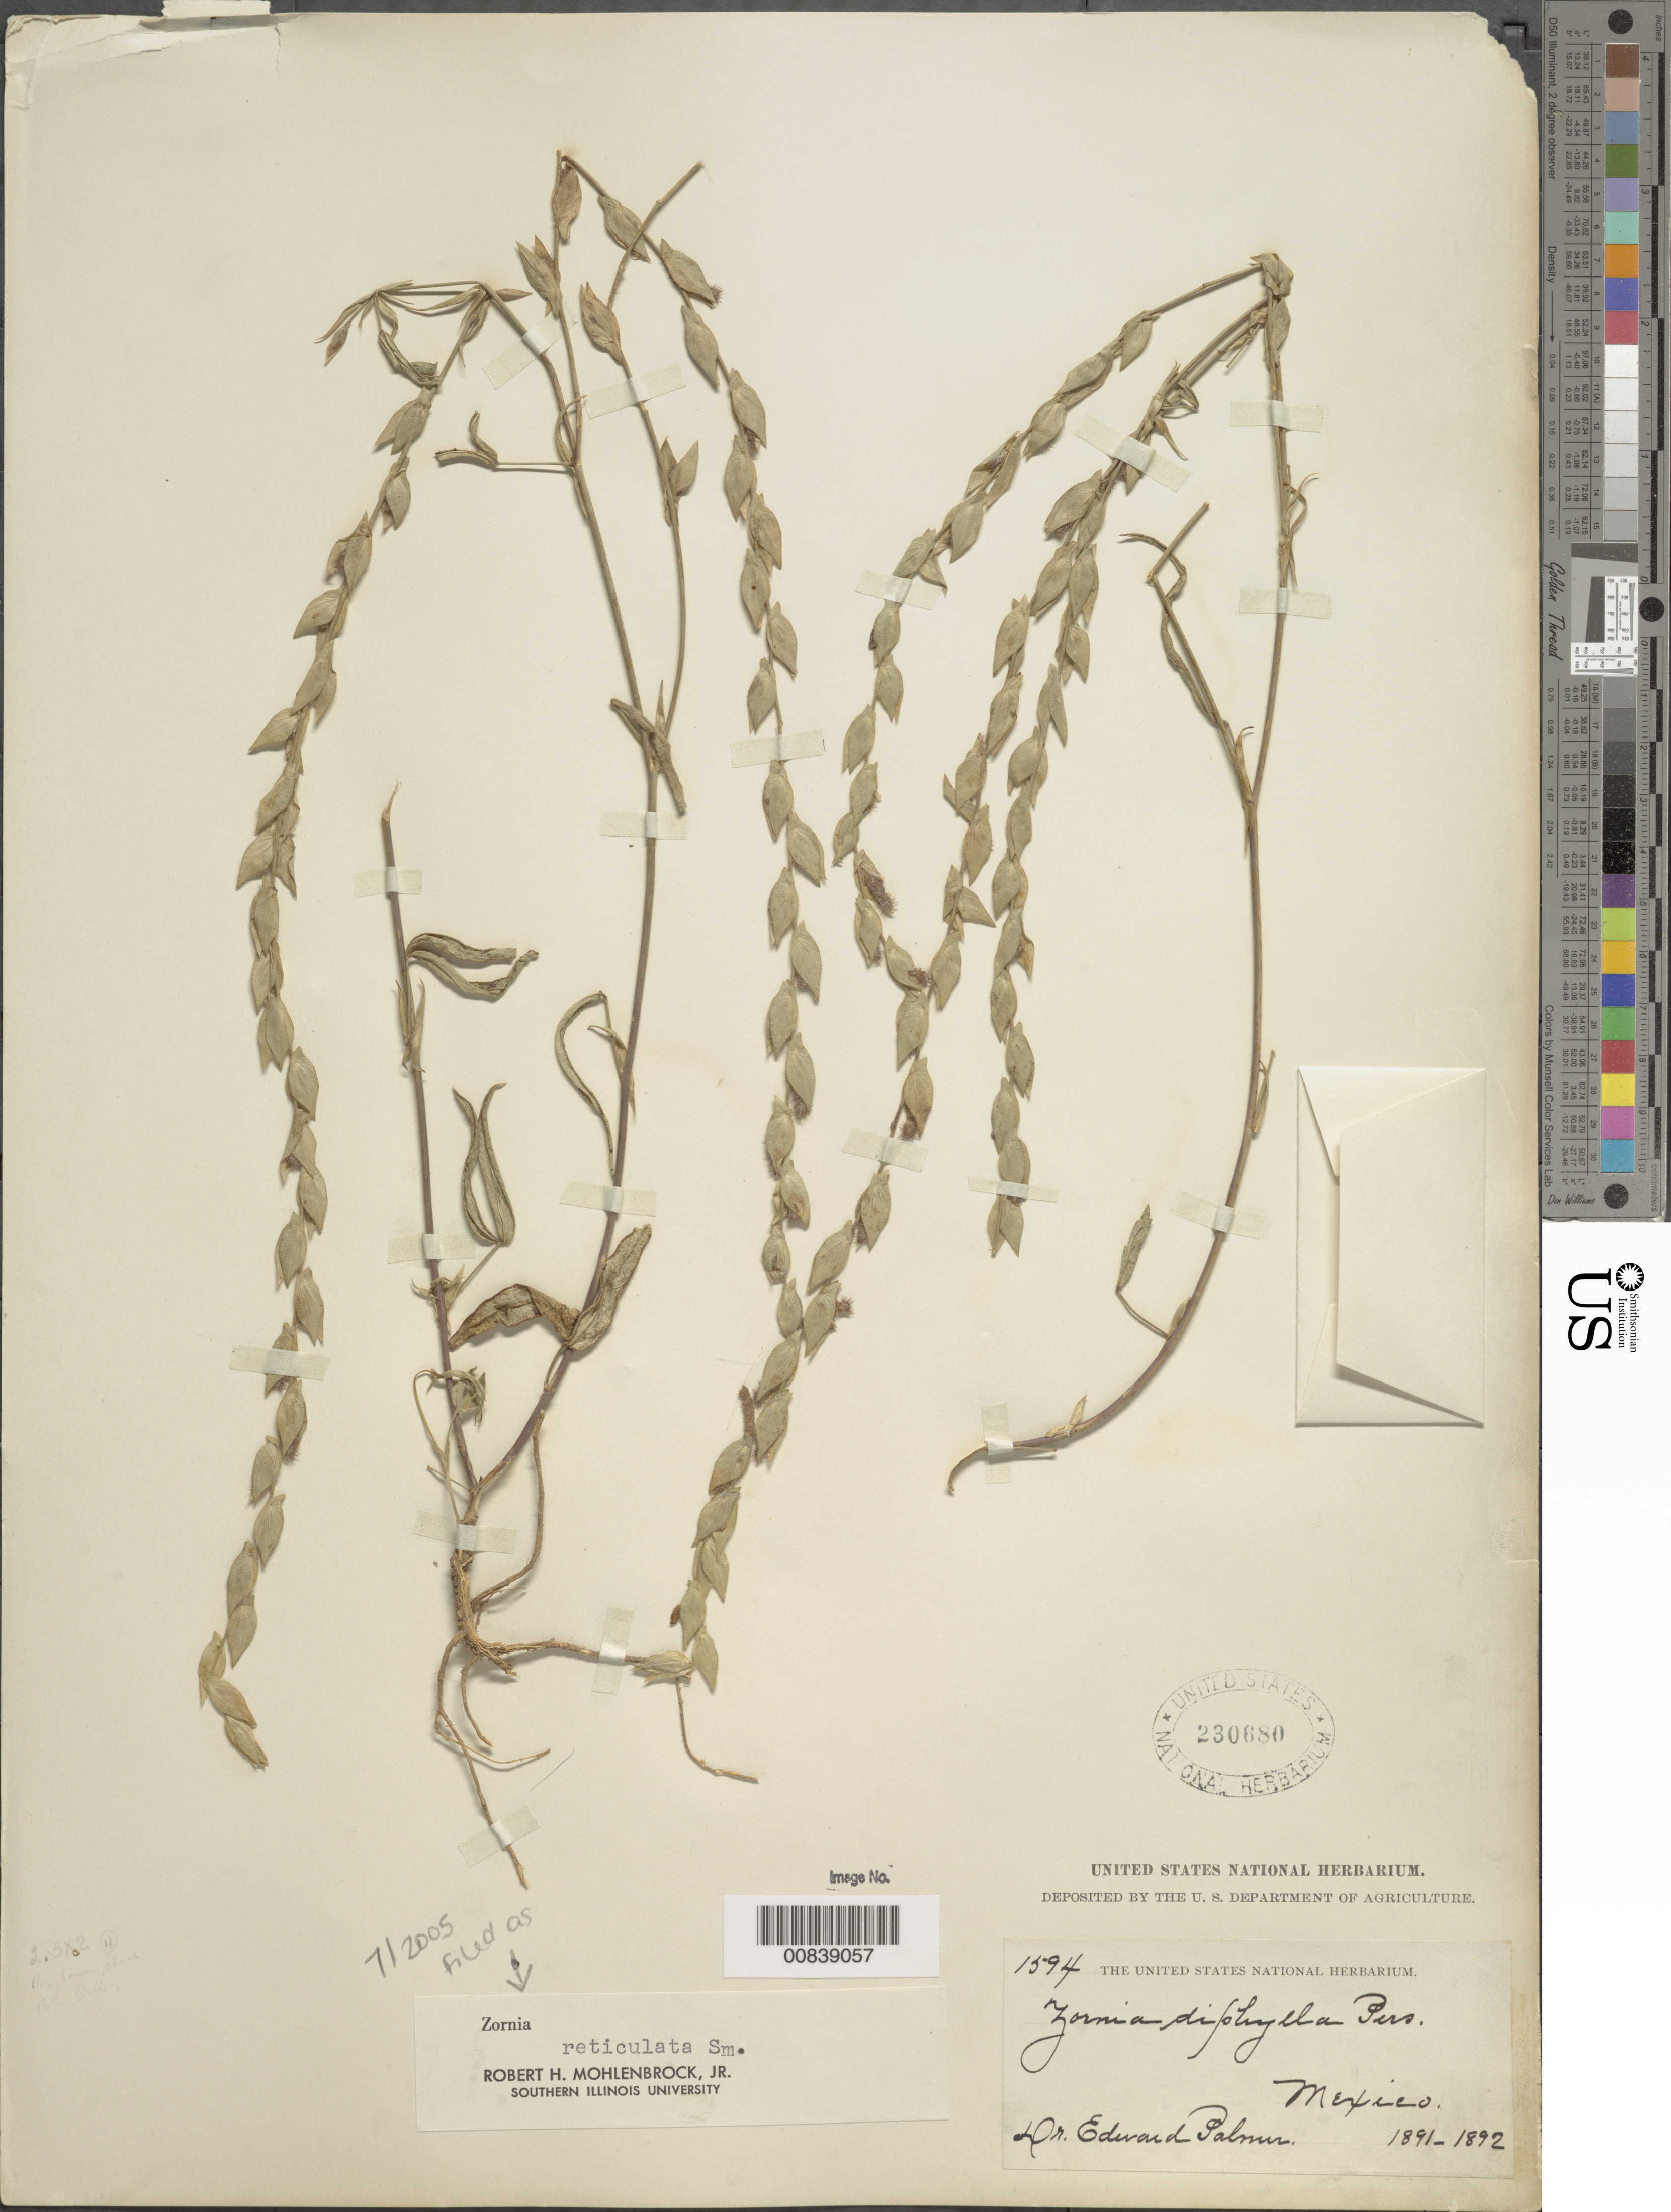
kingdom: Plantae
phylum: Tracheophyta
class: Magnoliopsida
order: Fabales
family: Fabaceae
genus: Zornia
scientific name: Zornia reticulata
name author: Sm.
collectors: E. Palmer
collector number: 1594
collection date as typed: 1891 to -- --- 1892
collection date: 1891/1892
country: Mexico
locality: Mexico.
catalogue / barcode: US 230680